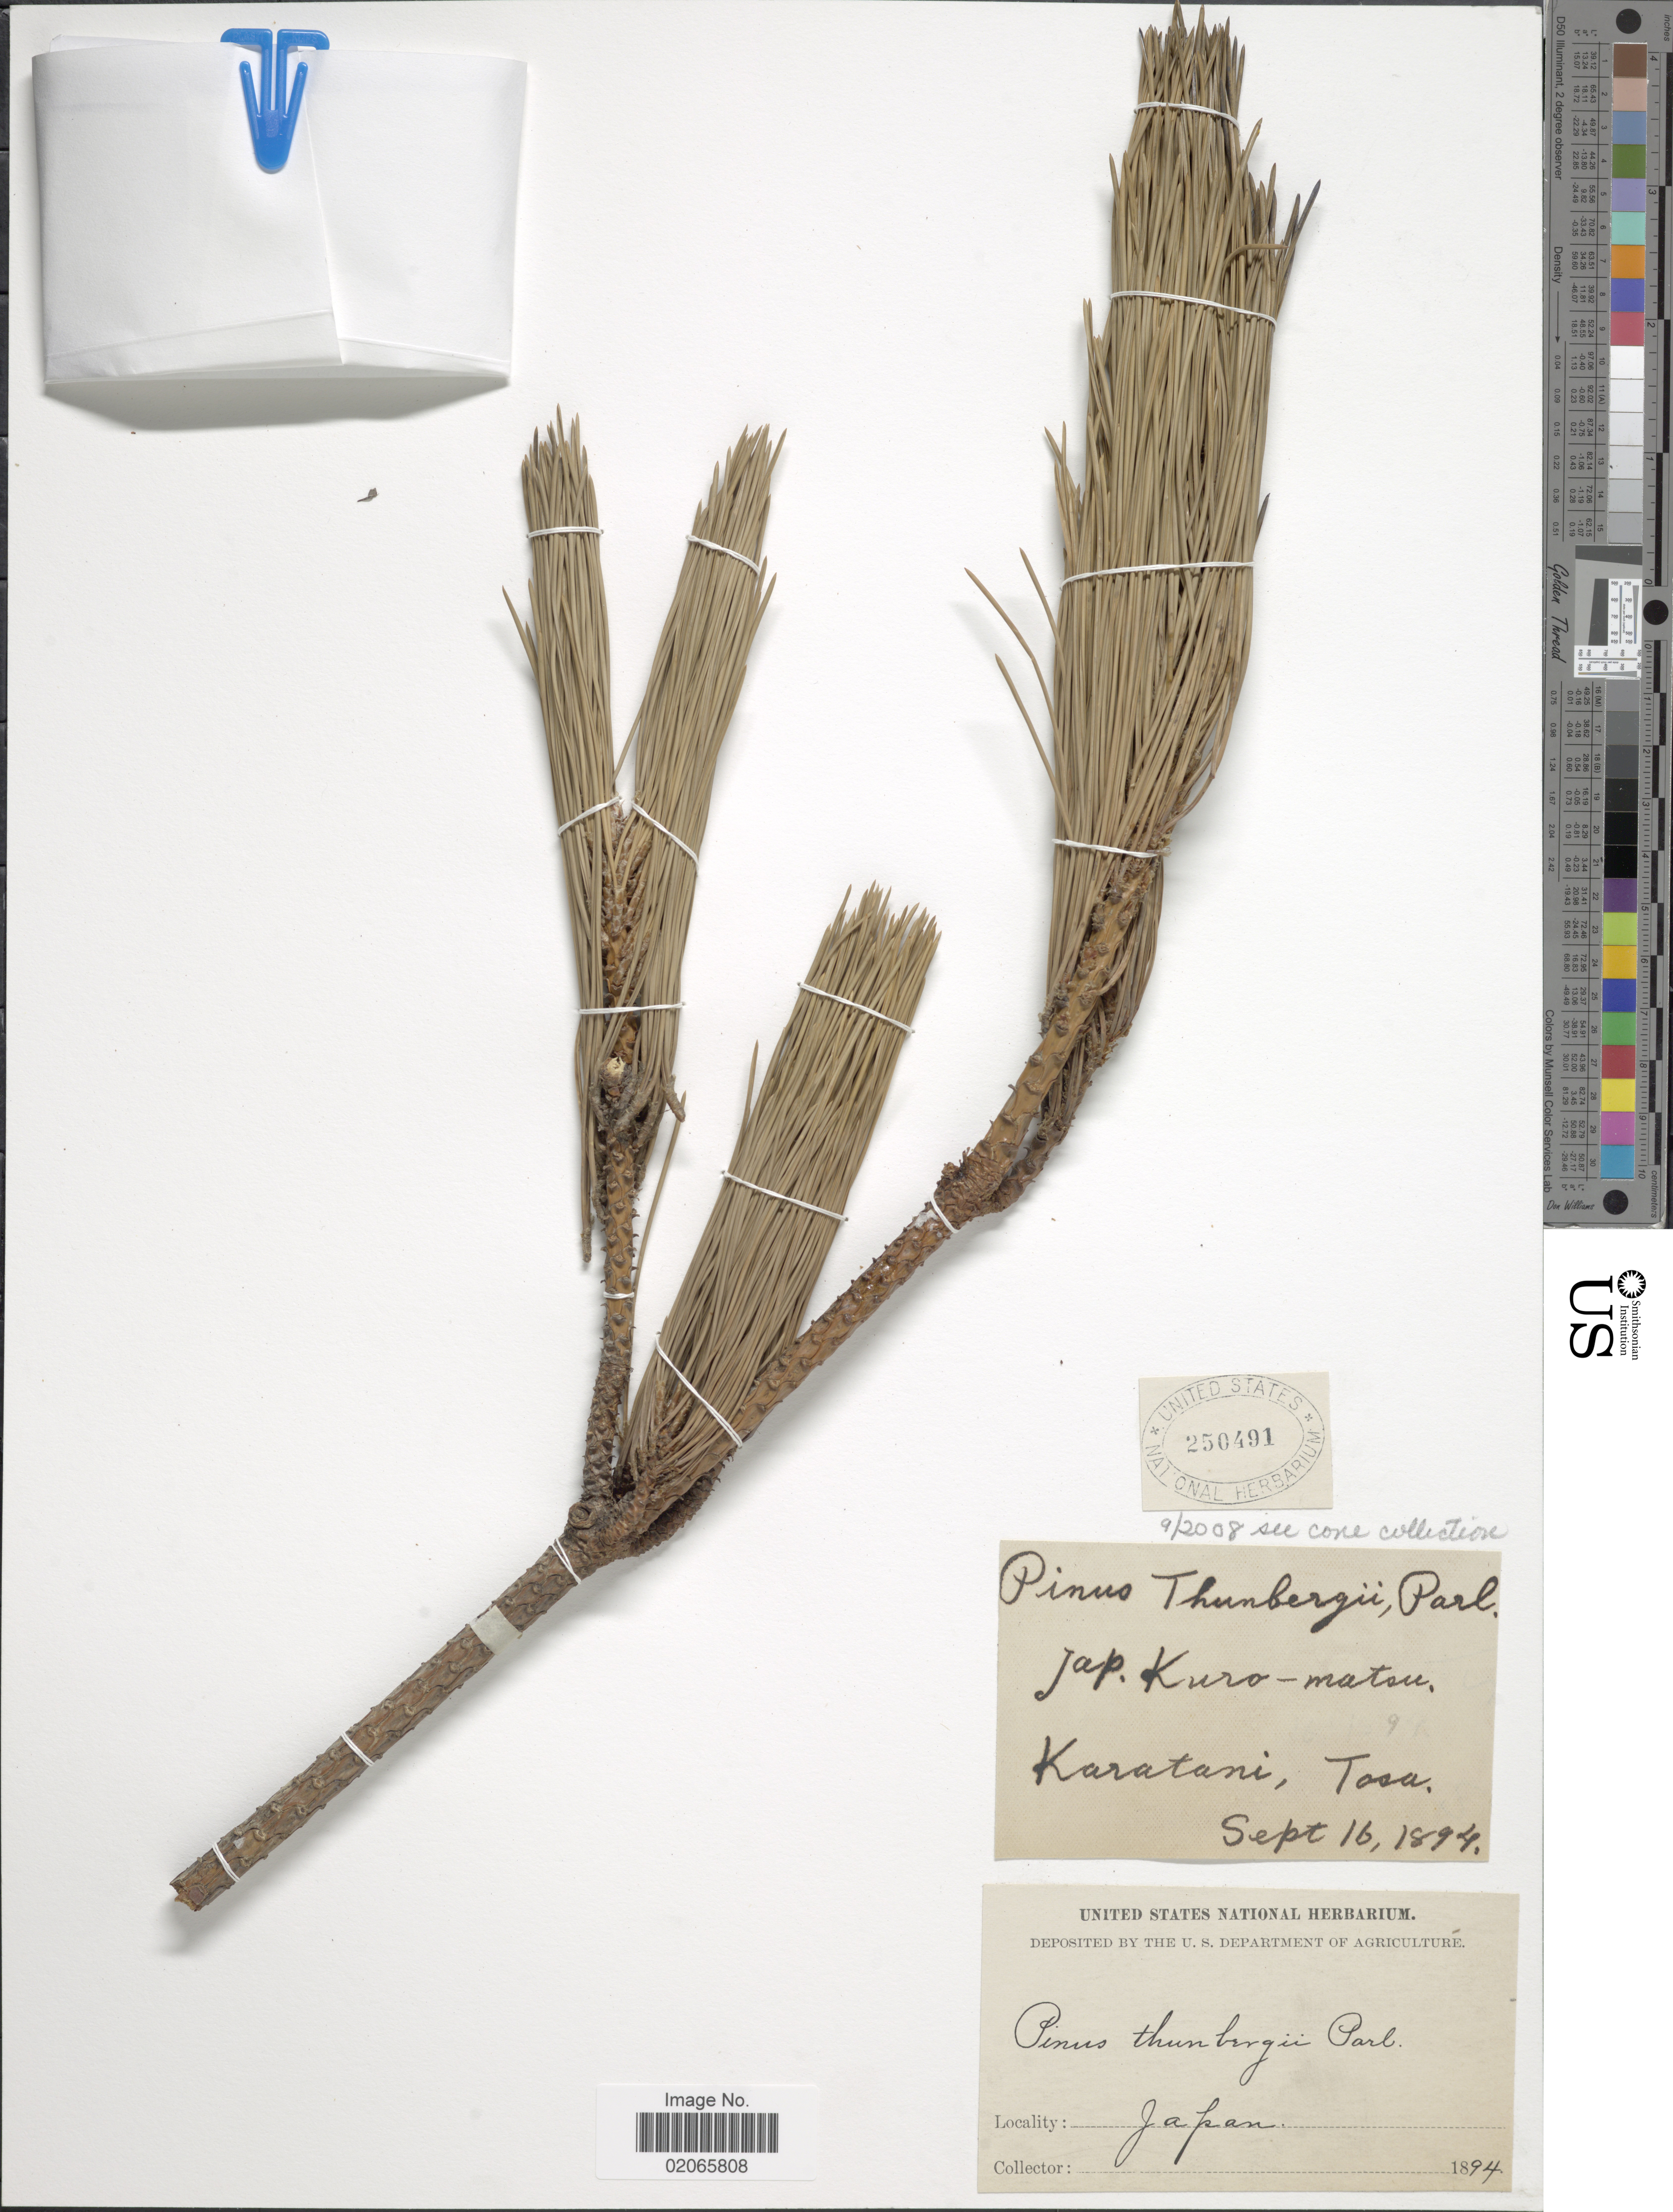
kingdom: Plantae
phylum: Tracheophyta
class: Pinopsida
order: Pinales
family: Pinaceae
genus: Pinus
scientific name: Pinus thunbergii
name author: Parl.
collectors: U.S. National Herbarium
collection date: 1894-09-16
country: Japan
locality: Jap. Kuro-matsu, Karatani, Tosa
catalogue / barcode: US 250491